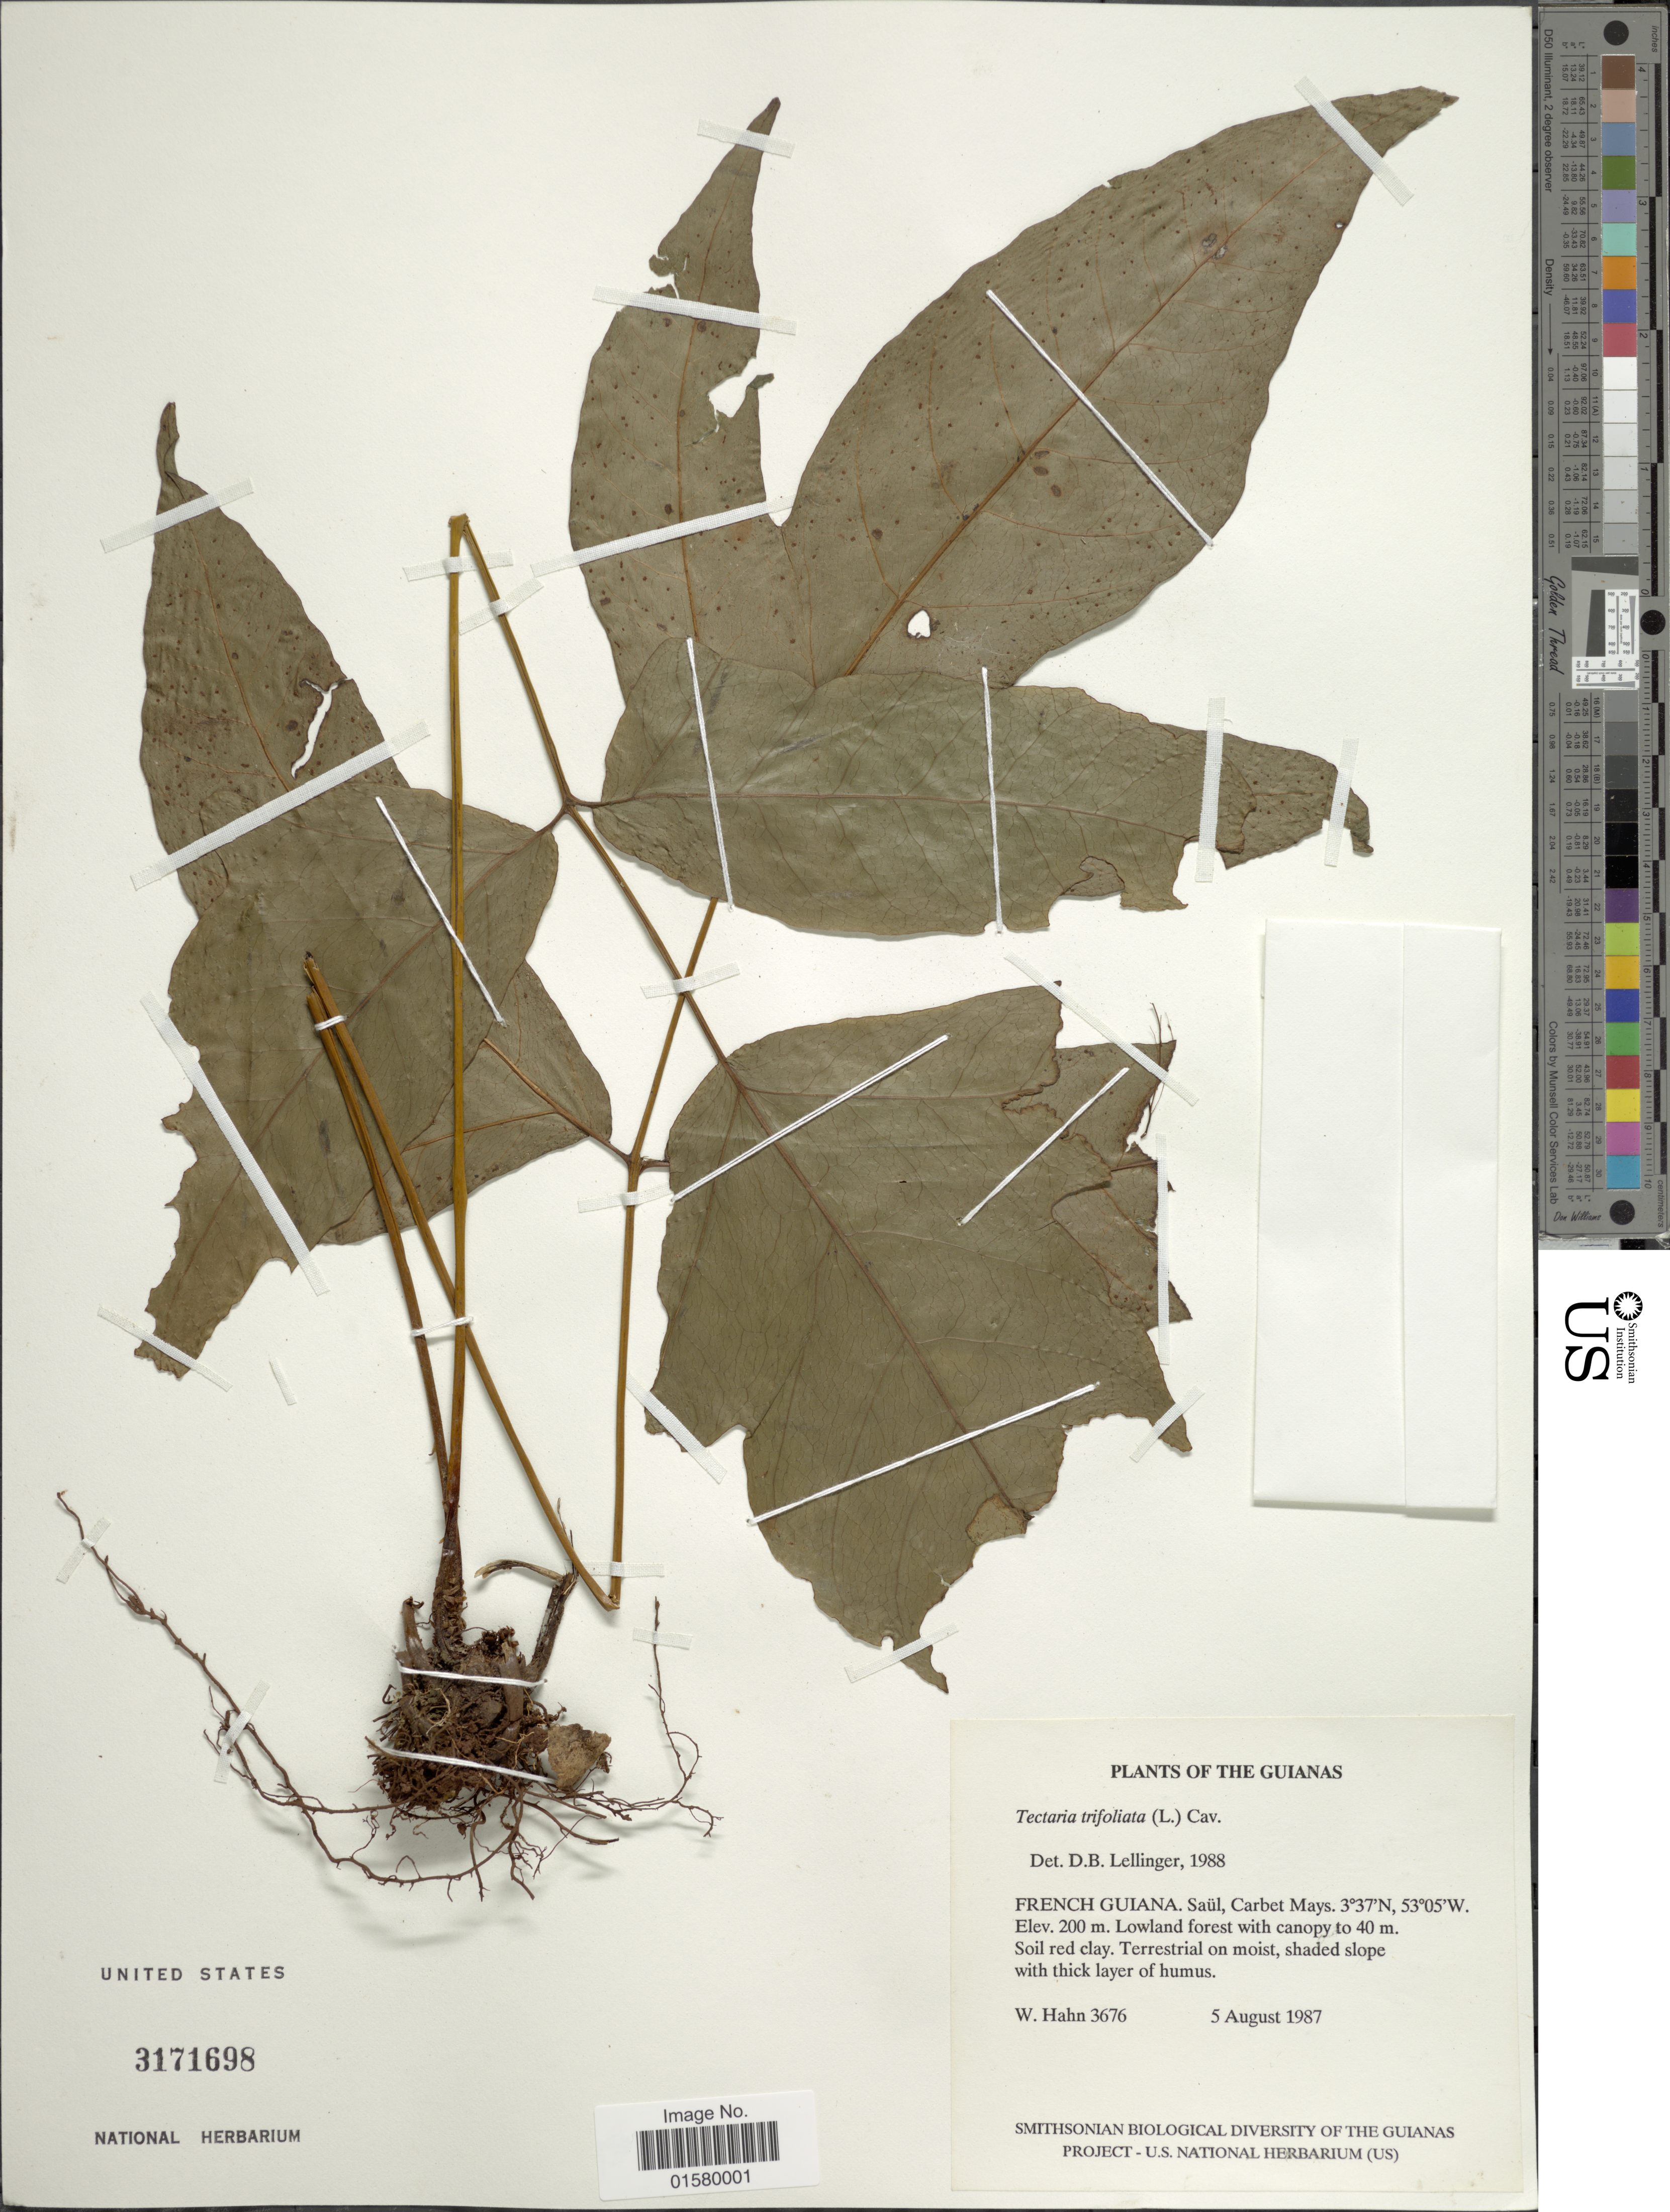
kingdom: Plantae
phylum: Tracheophyta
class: Polypodiopsida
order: Polypodiales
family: Tectariaceae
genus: Tectaria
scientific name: Tectaria trifoliata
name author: (L.) Cav.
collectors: W. Hahn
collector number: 3676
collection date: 1987-08-05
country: French Guiana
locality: Guianas, French Guianas, Saul, Carbet Mays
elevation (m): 200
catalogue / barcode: US 3171698